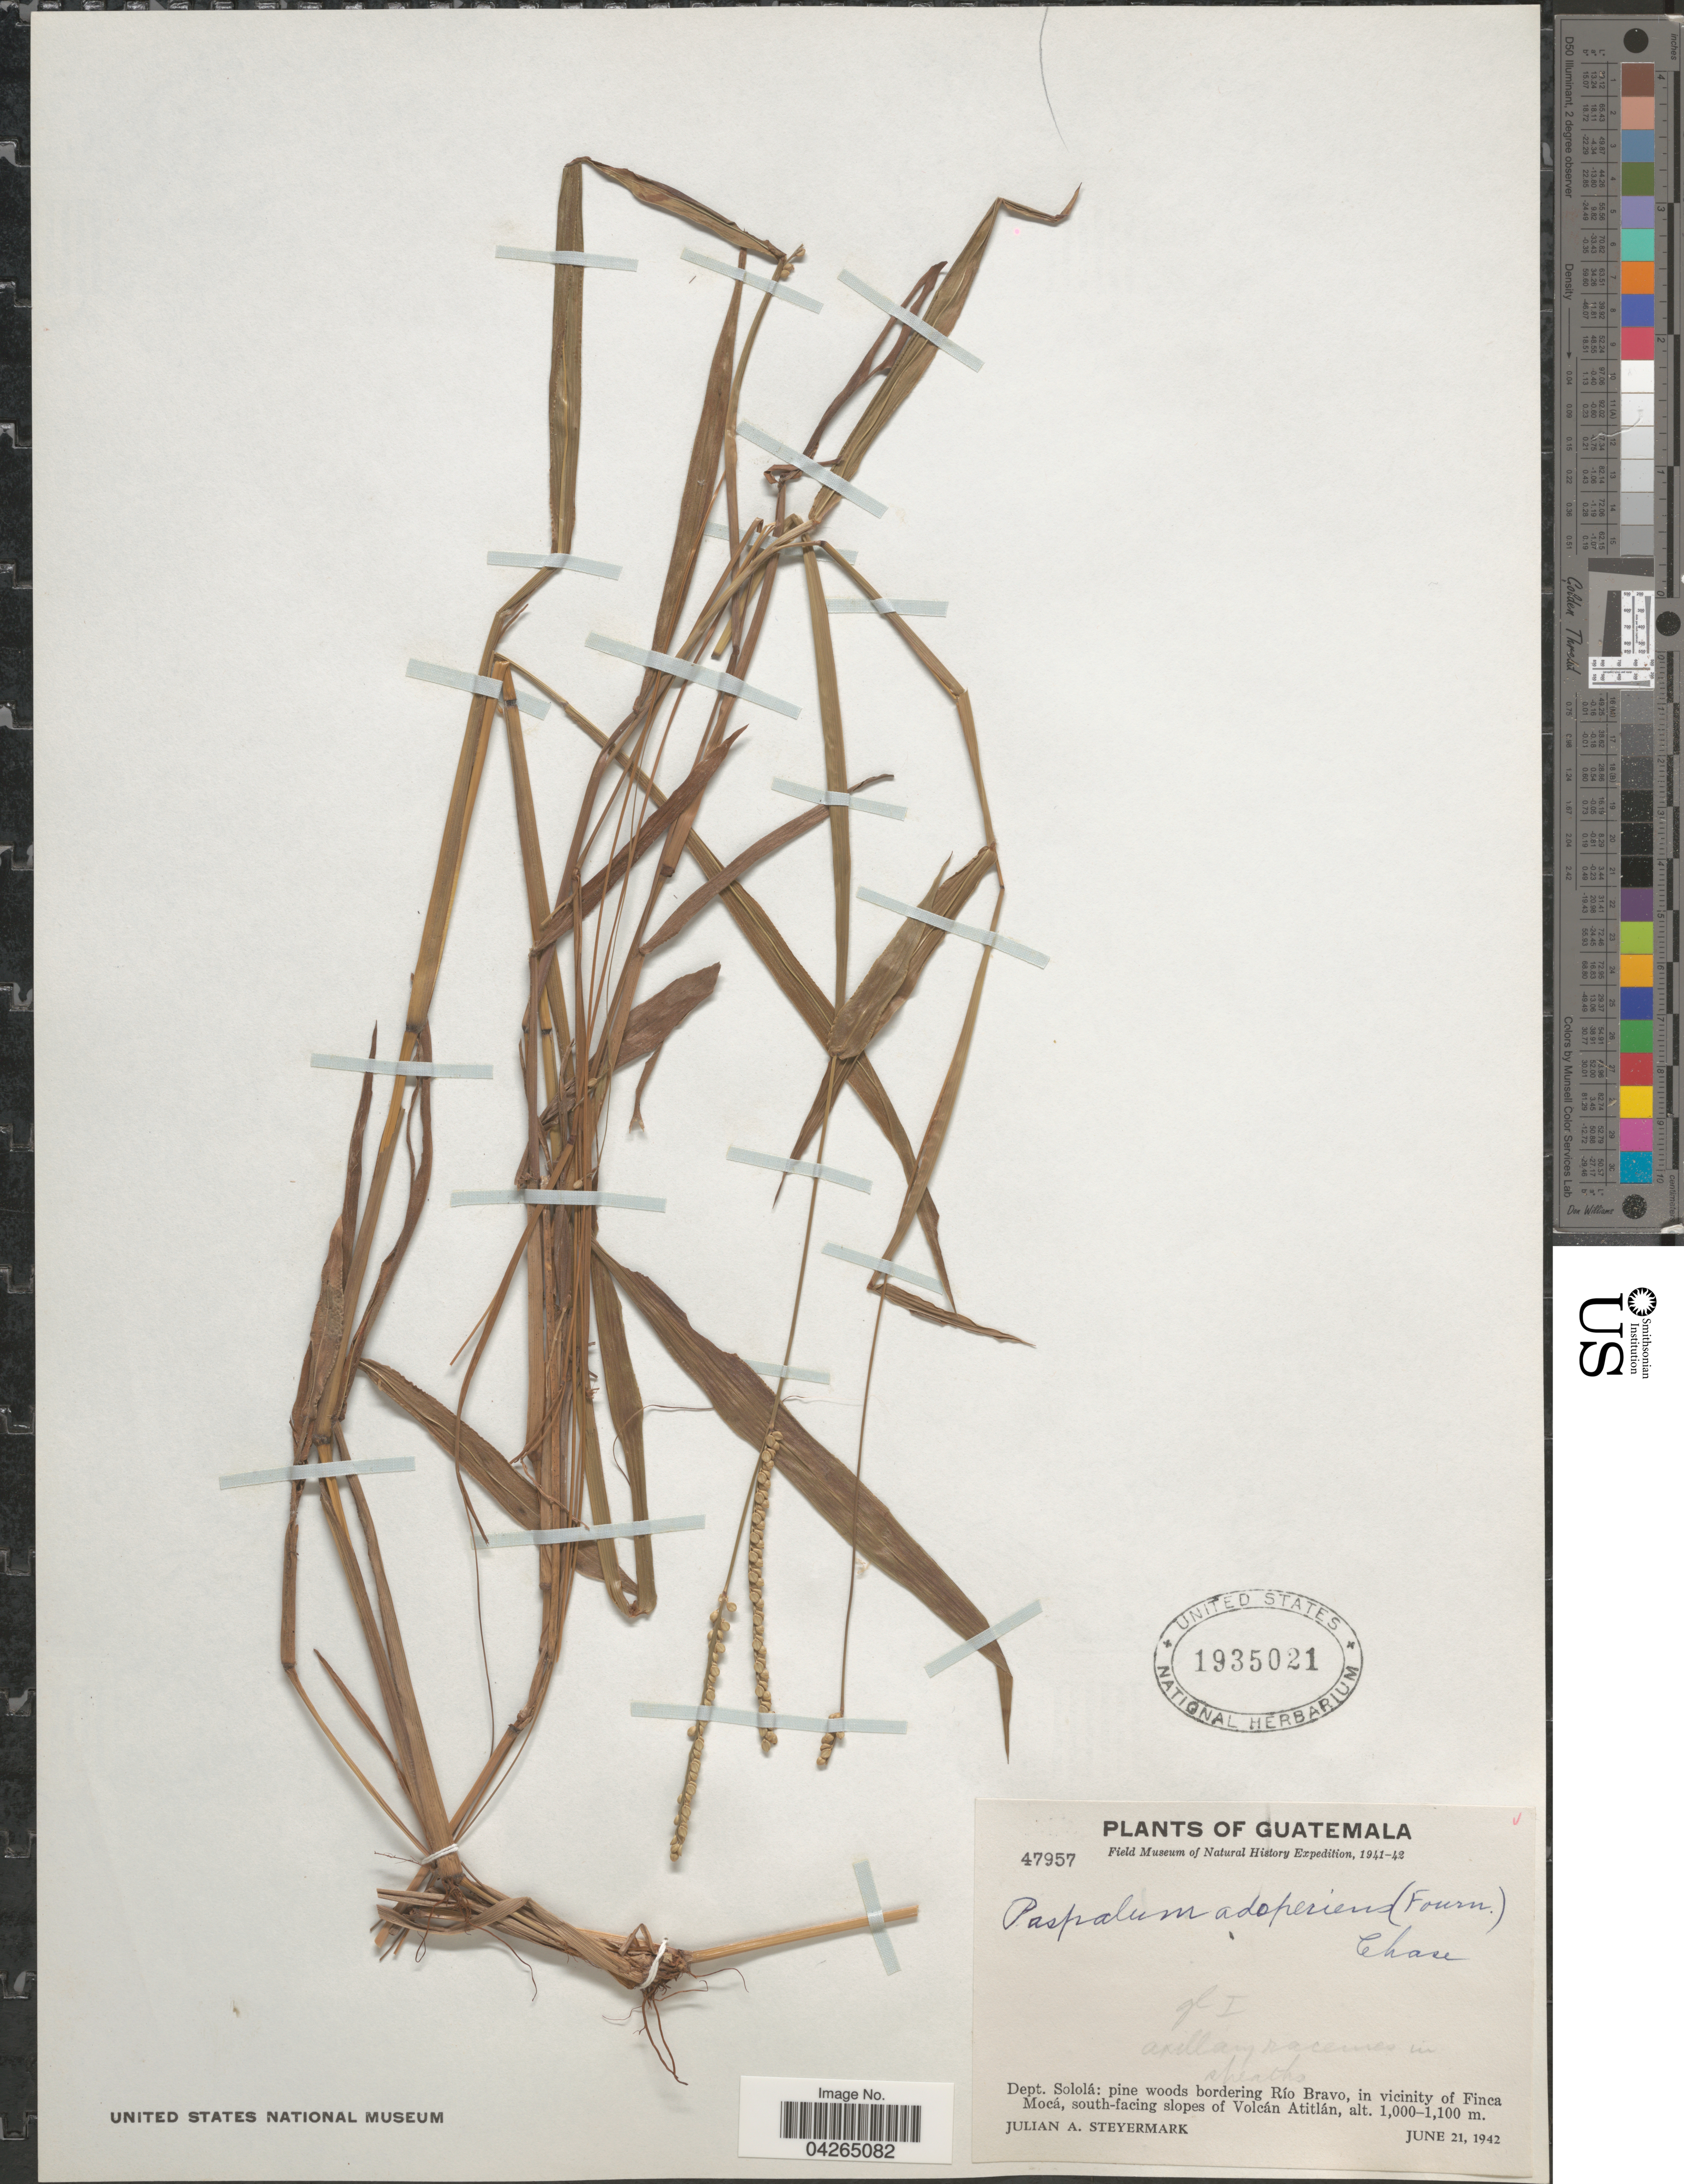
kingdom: Plantae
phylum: Tracheophyta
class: Liliopsida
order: Poales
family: Poaceae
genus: Paspalum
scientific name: Paspalum adoperiens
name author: (E. Fourn.) Chase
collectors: J. Steyermark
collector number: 47957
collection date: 1942-06-21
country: Guatemala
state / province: Solola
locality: Field Museum of Natural History Expedition, 1941-42. Dept. Sololá: pine woods bordering Río Bravo, in vicinity of Finca Mocá, south-facing slopes of Volcán Atitlán.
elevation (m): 1000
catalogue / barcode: US 1935021